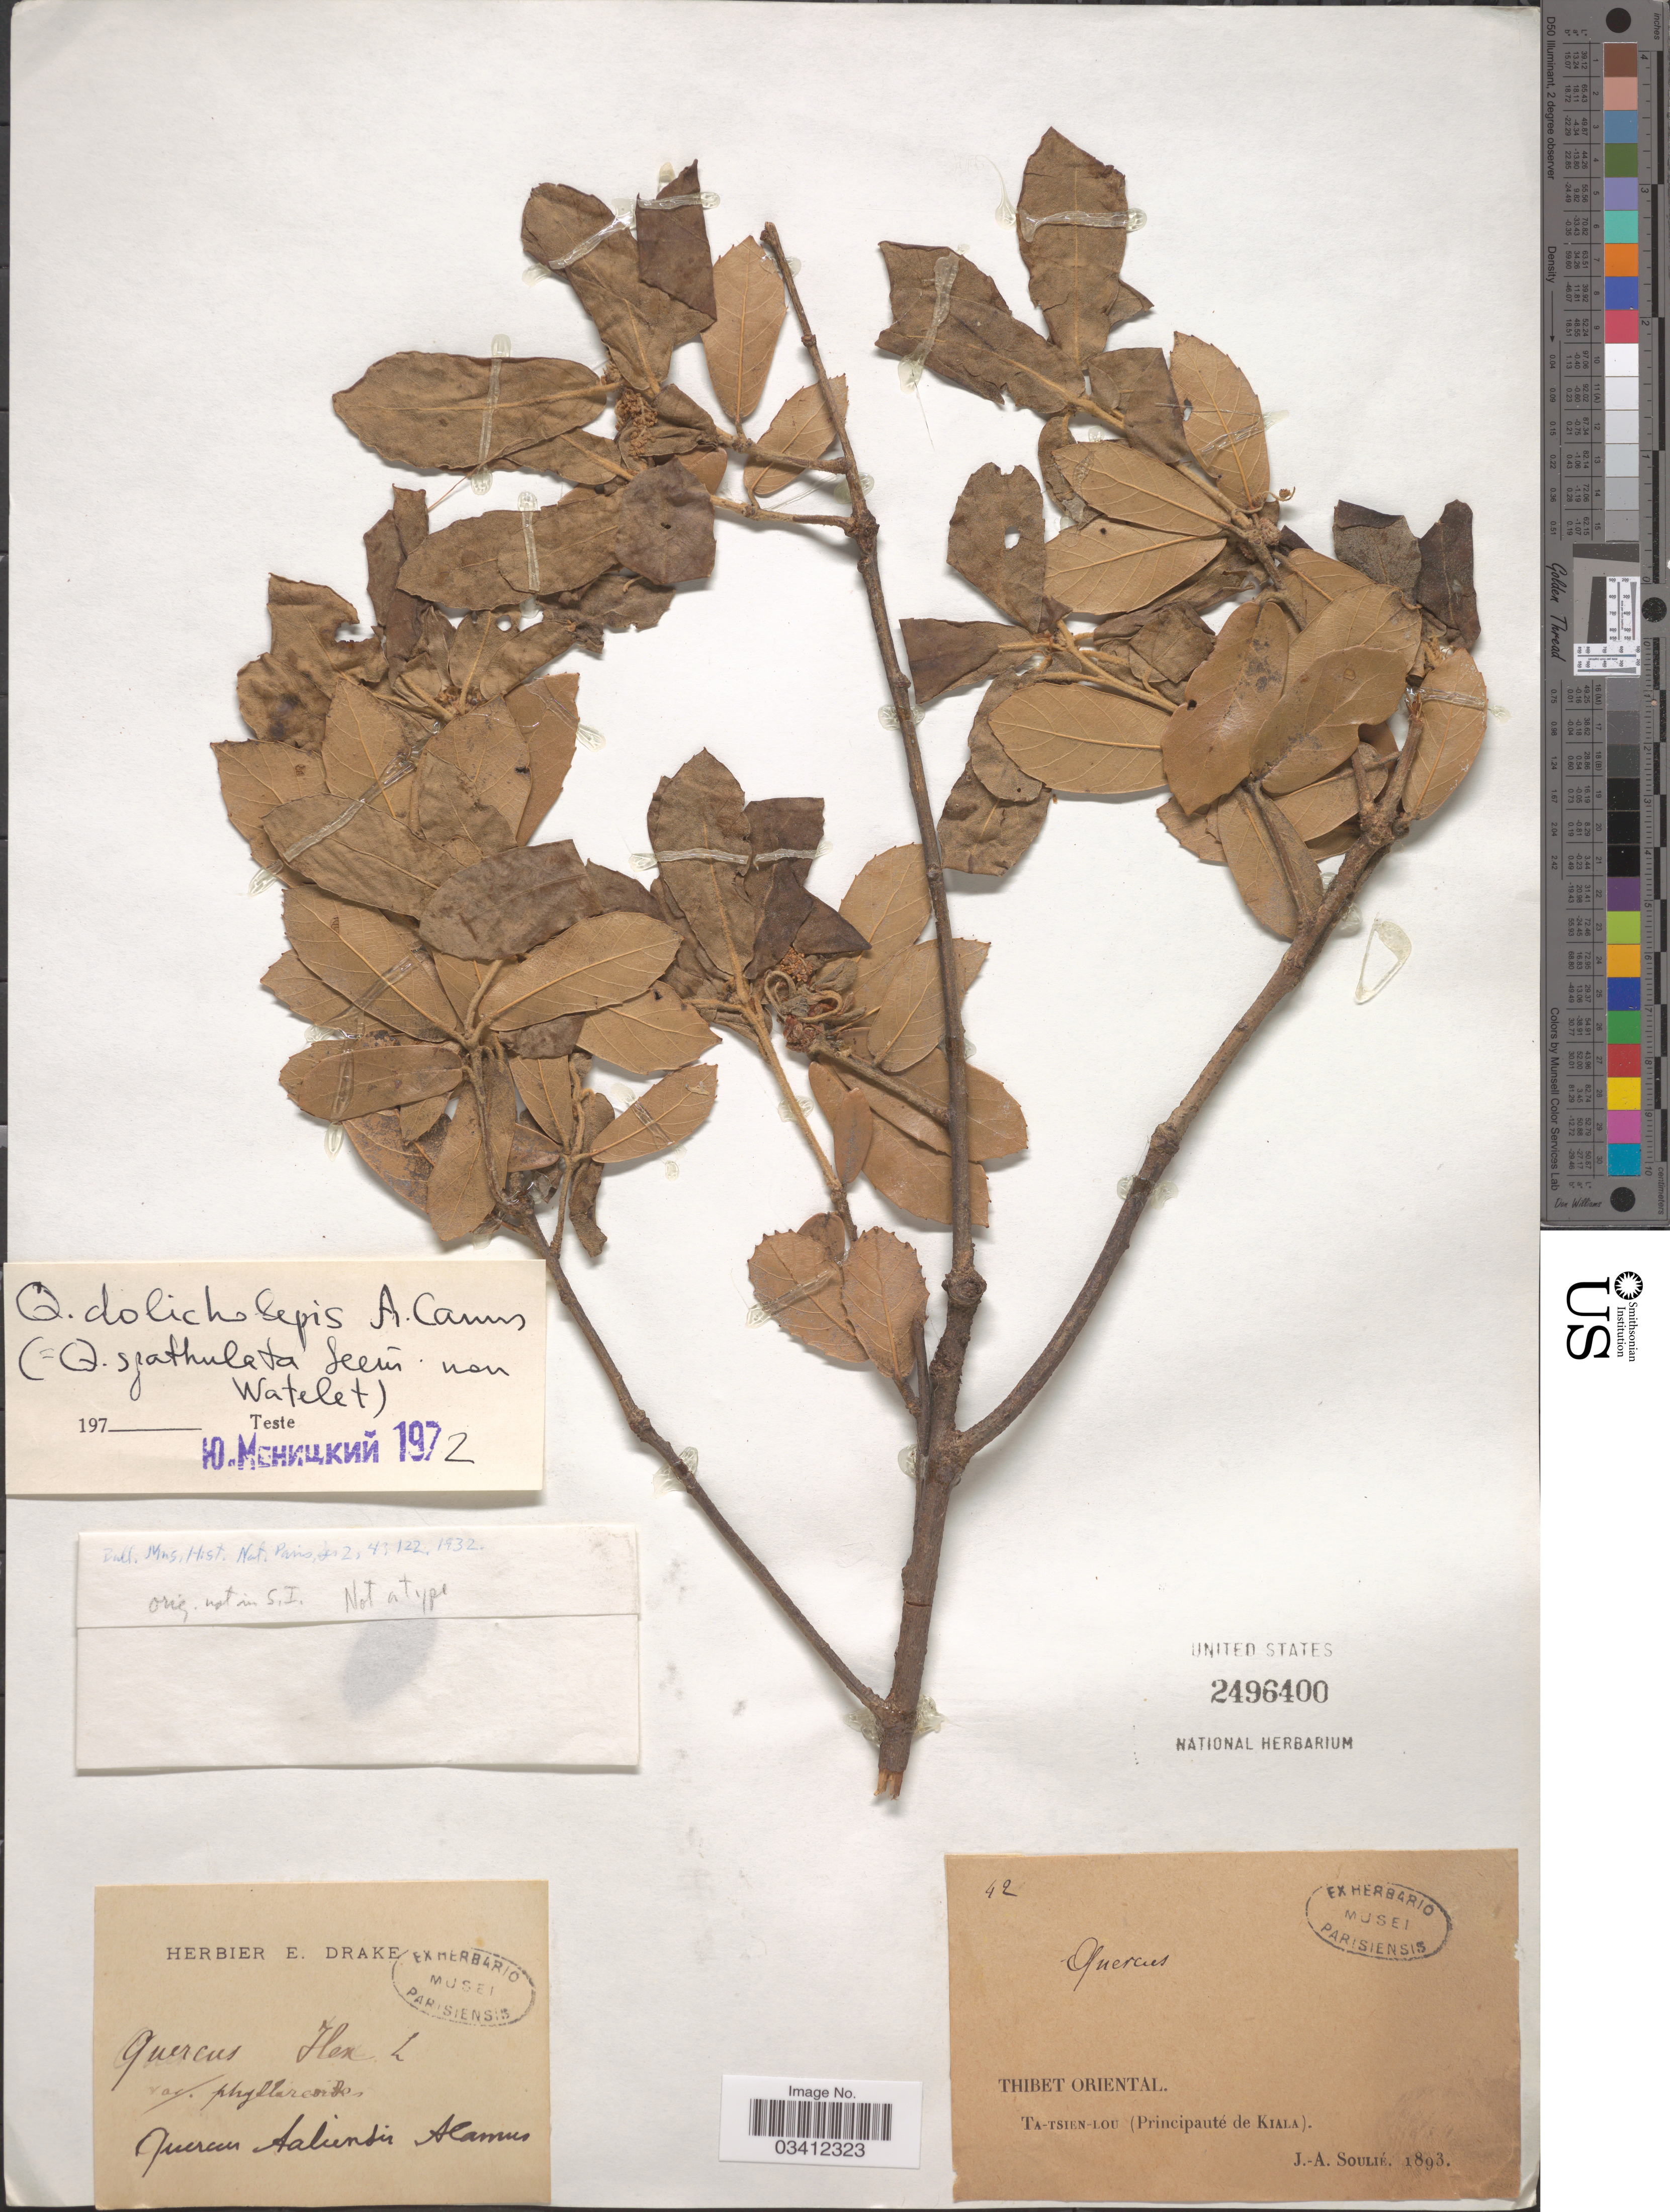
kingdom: Plantae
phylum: Tracheophyta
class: Magnoliopsida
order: Fagales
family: Fagaceae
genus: Quercus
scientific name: Quercus spathulata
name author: Seemen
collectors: J. Soulié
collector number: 42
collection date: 1893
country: China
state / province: Xizang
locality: Thibet Oriental. Ta-Tsien-Lou (Principauté de Kiala).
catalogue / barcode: US 2496400